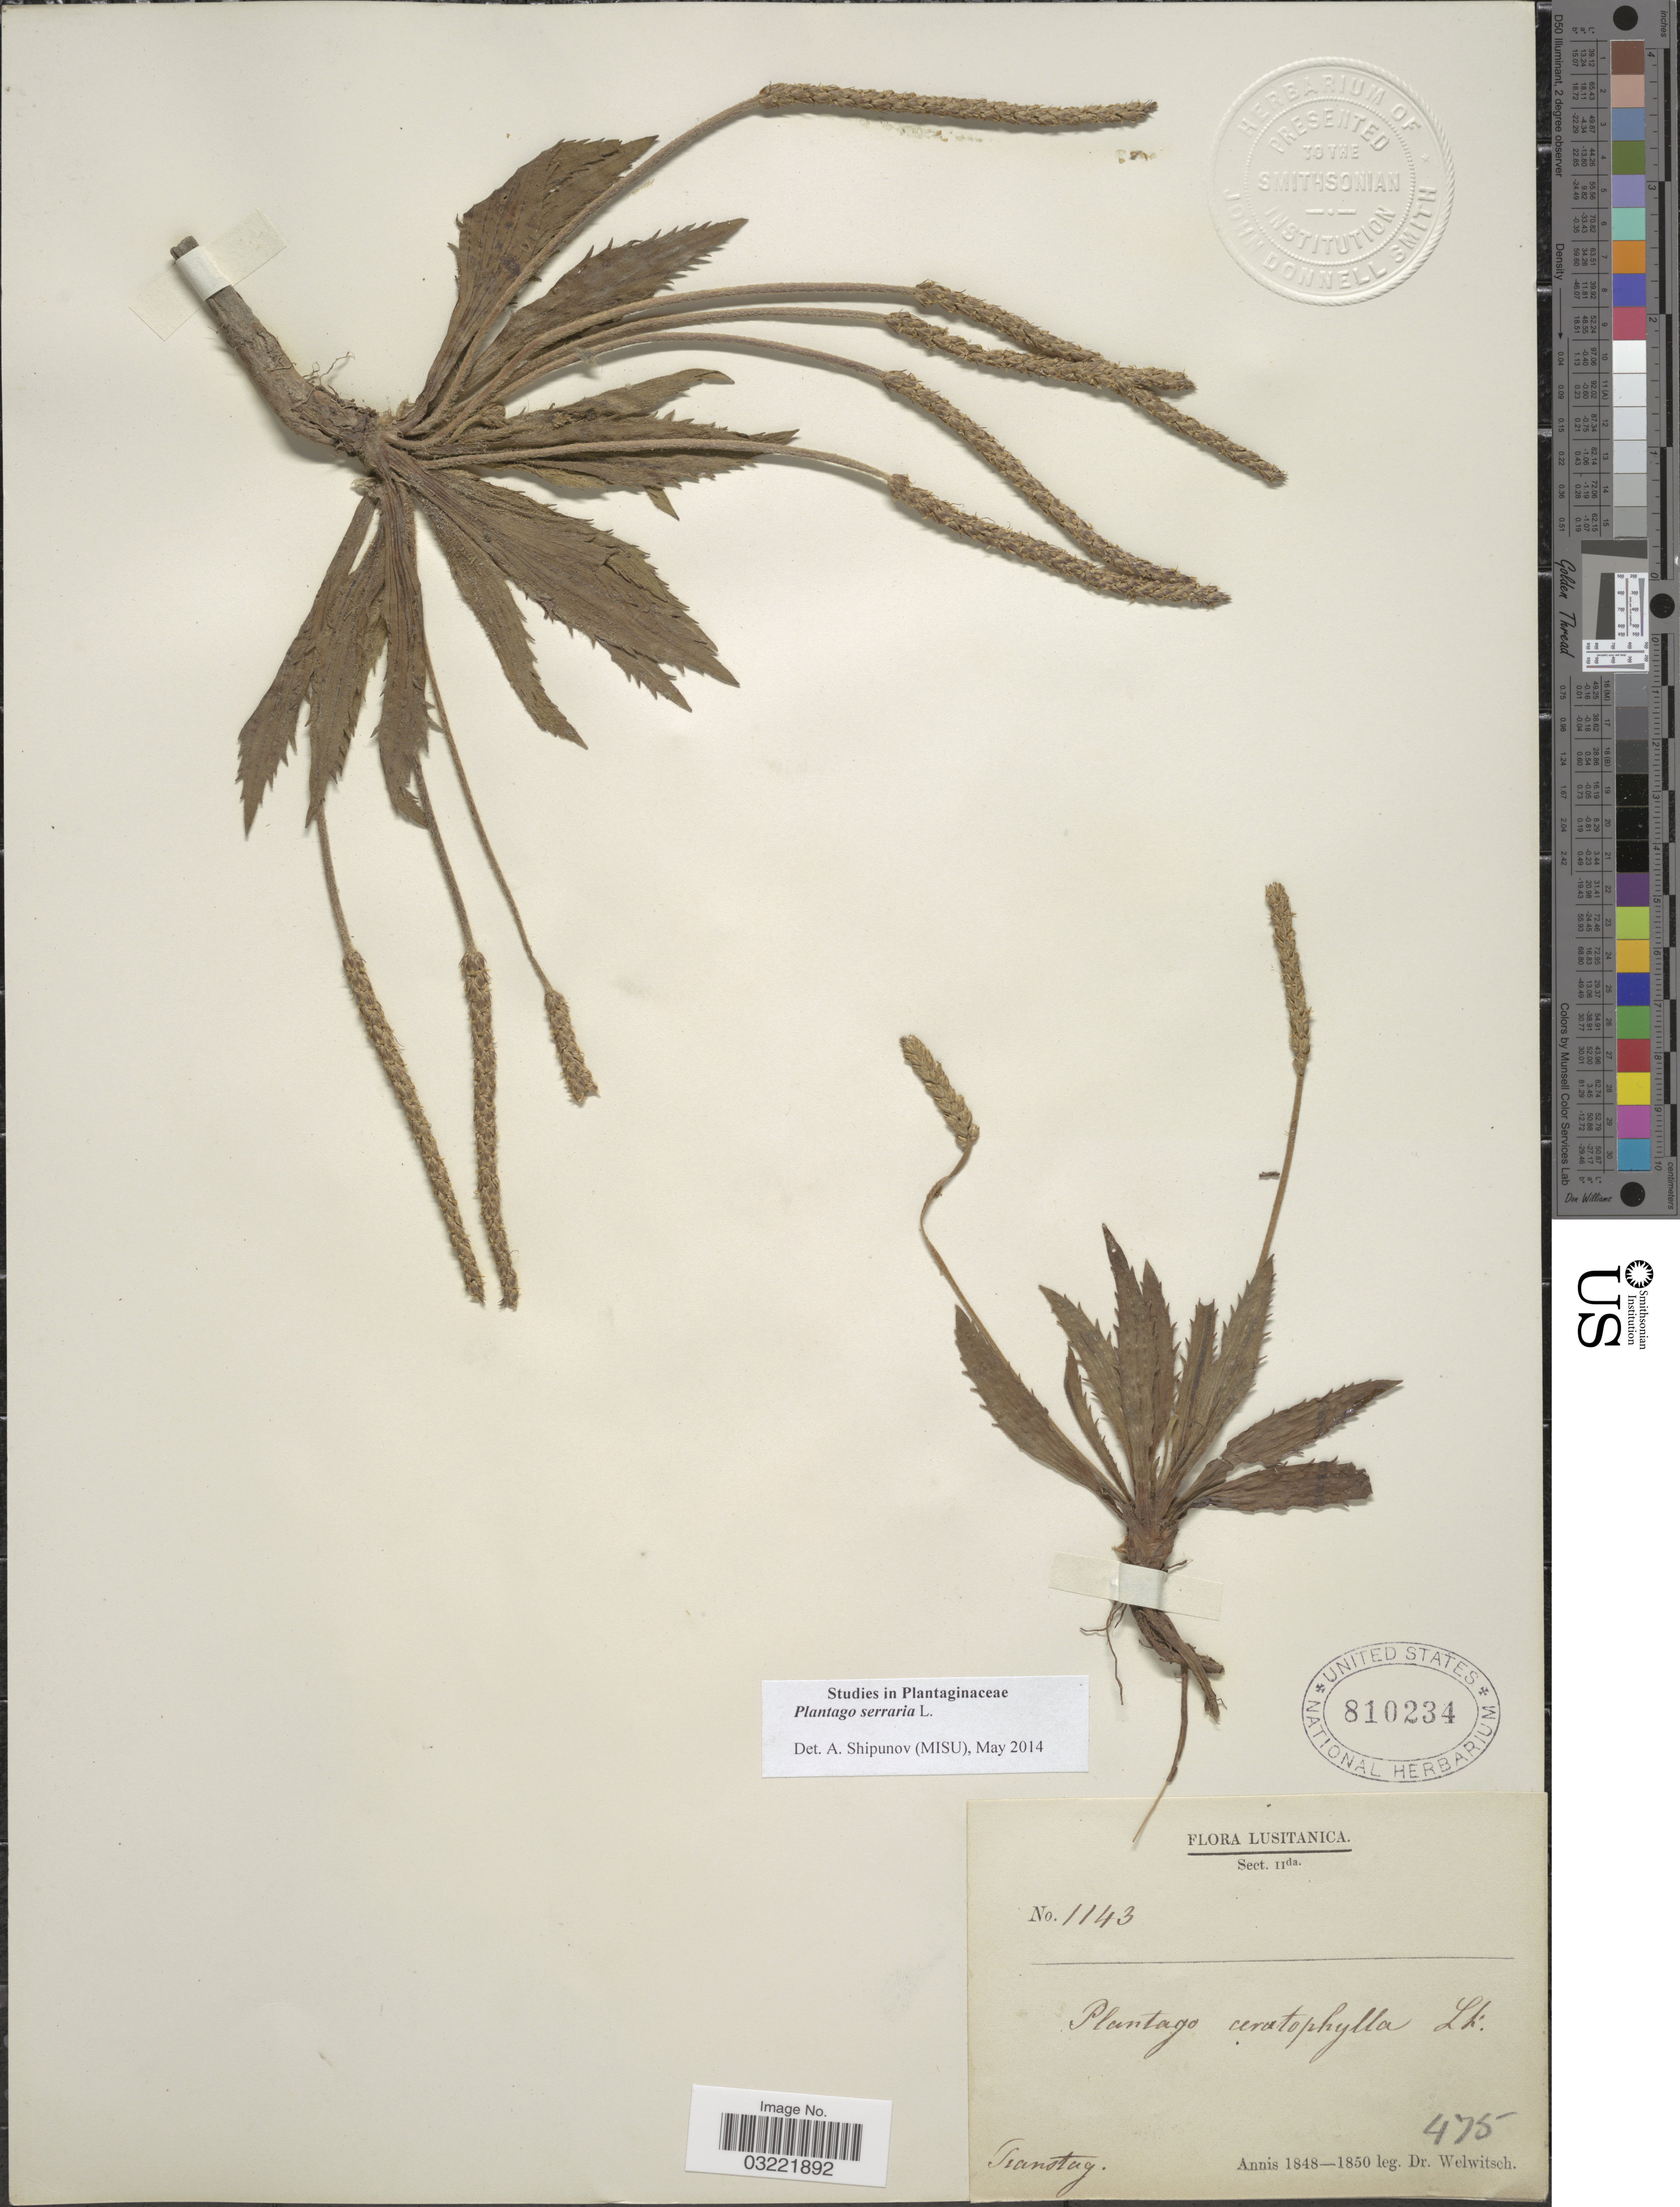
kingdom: Plantae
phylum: Tracheophyta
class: Magnoliopsida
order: Lamiales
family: Plantaginaceae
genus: Plantago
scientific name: Plantago serraria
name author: L.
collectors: -. Welwitsch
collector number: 1143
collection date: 1848/1850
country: Portugal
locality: Lusitanica. Transtag.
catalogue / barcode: US 810234